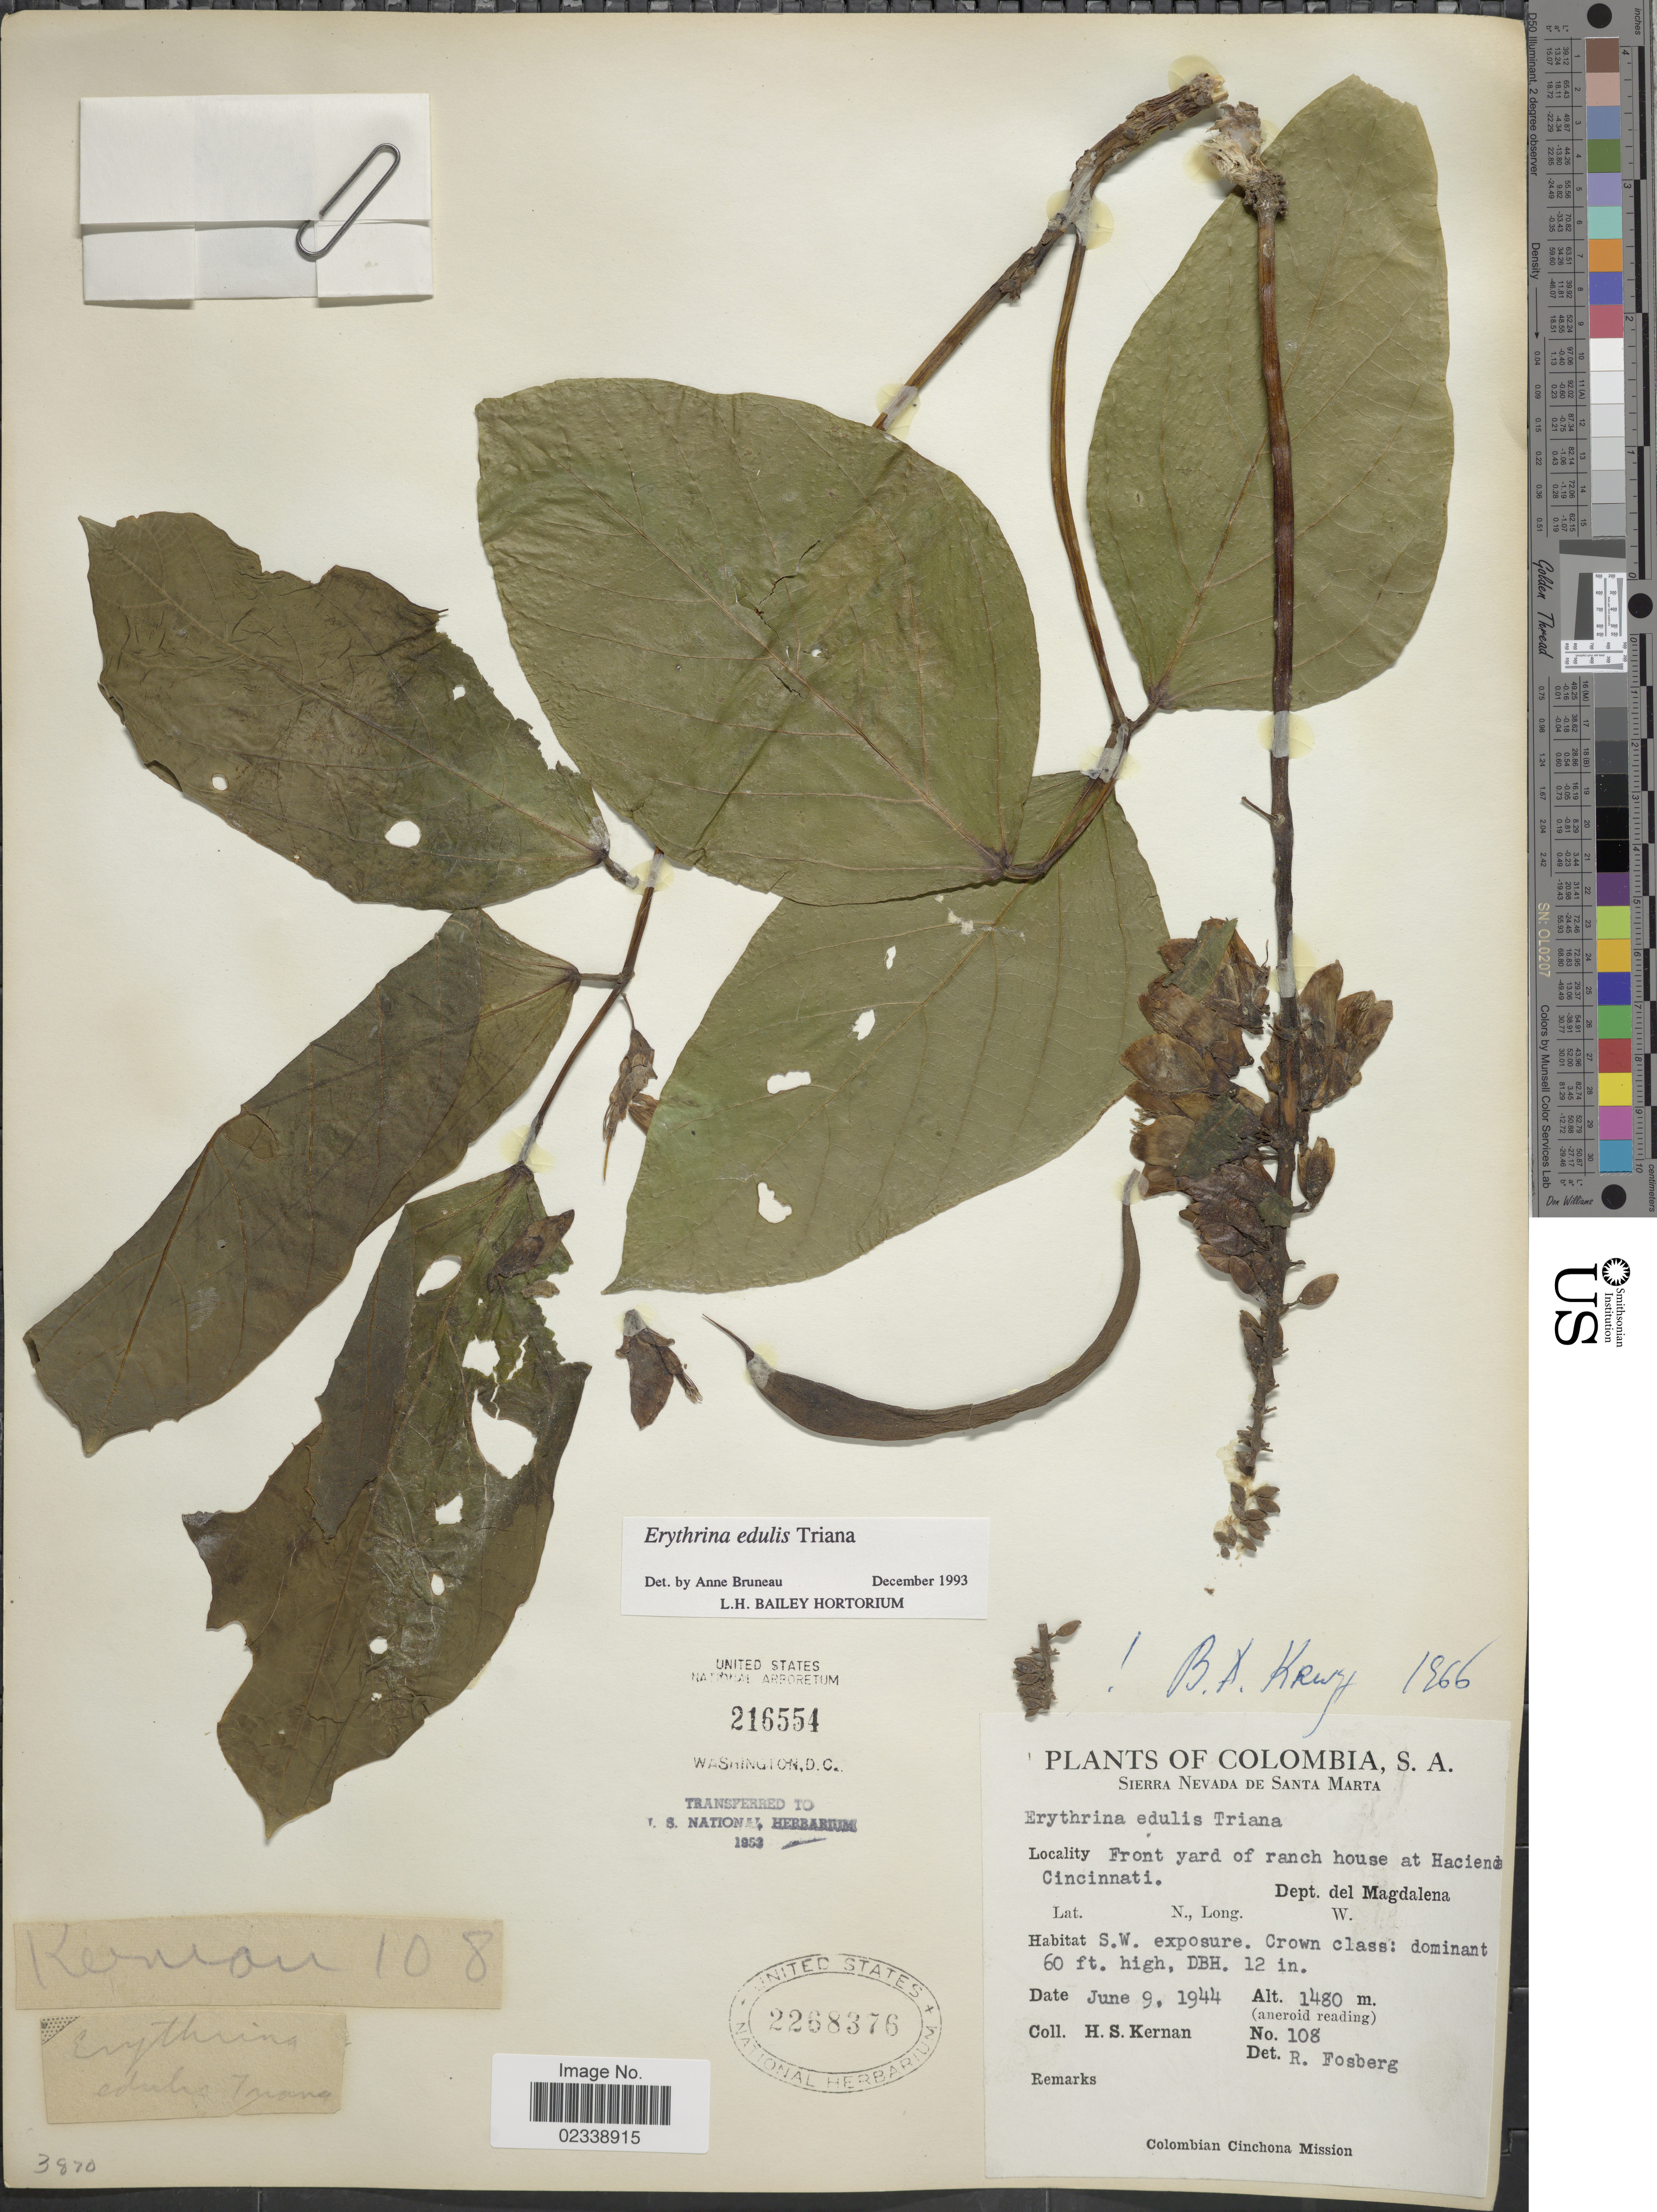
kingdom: Plantae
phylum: Tracheophyta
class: Magnoliopsida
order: Fabales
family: Fabaceae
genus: Erythrina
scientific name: Erythrina edulis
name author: Triana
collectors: H. Kernan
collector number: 108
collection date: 1944-06-09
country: Colombia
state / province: Magdalena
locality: Sierra Nevada de Santa Marta, Front yard of ranch house at Hacienda Cincinnati, S.W. exposure.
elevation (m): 1480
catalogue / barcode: US 2268376